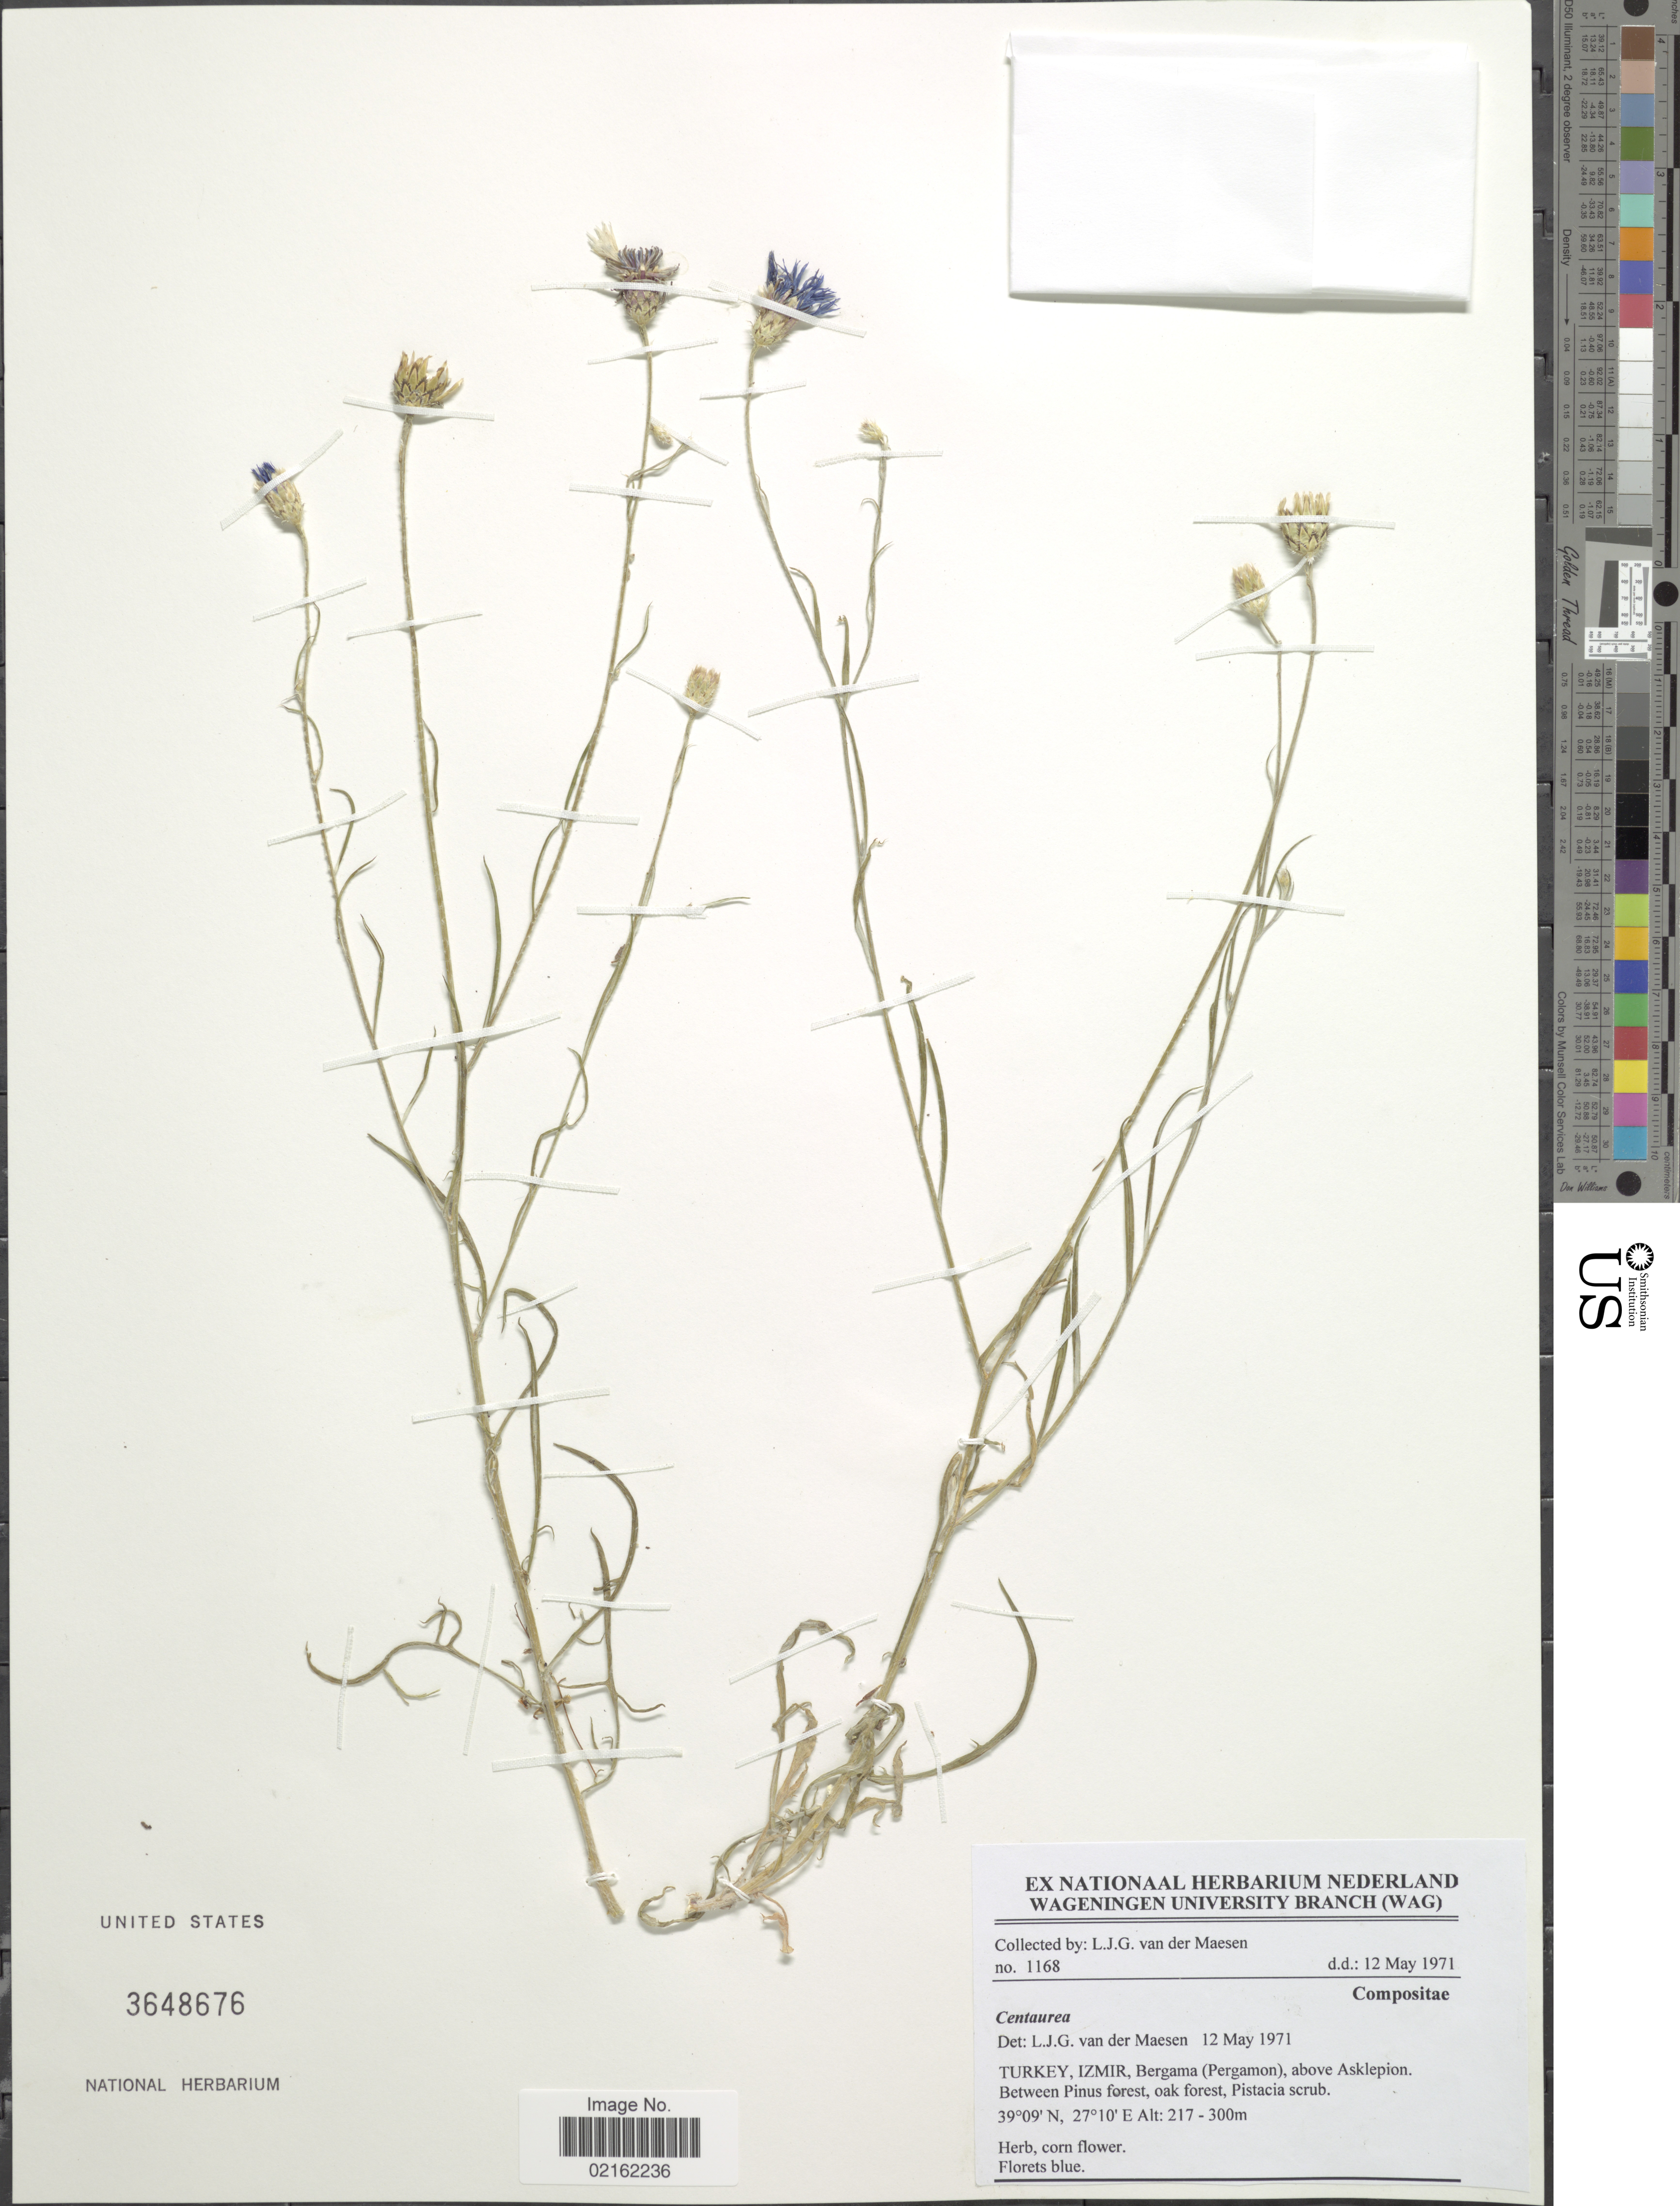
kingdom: Plantae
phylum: Tracheophyta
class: Magnoliopsida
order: Asterales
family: Asteraceae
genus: Centaurea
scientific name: Centaurea sp.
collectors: L. van der Maesen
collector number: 1168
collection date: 1971-05-12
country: Turkey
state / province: Izmir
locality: Bergama (Pergamon), above Asklepion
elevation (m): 300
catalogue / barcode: US 3648676